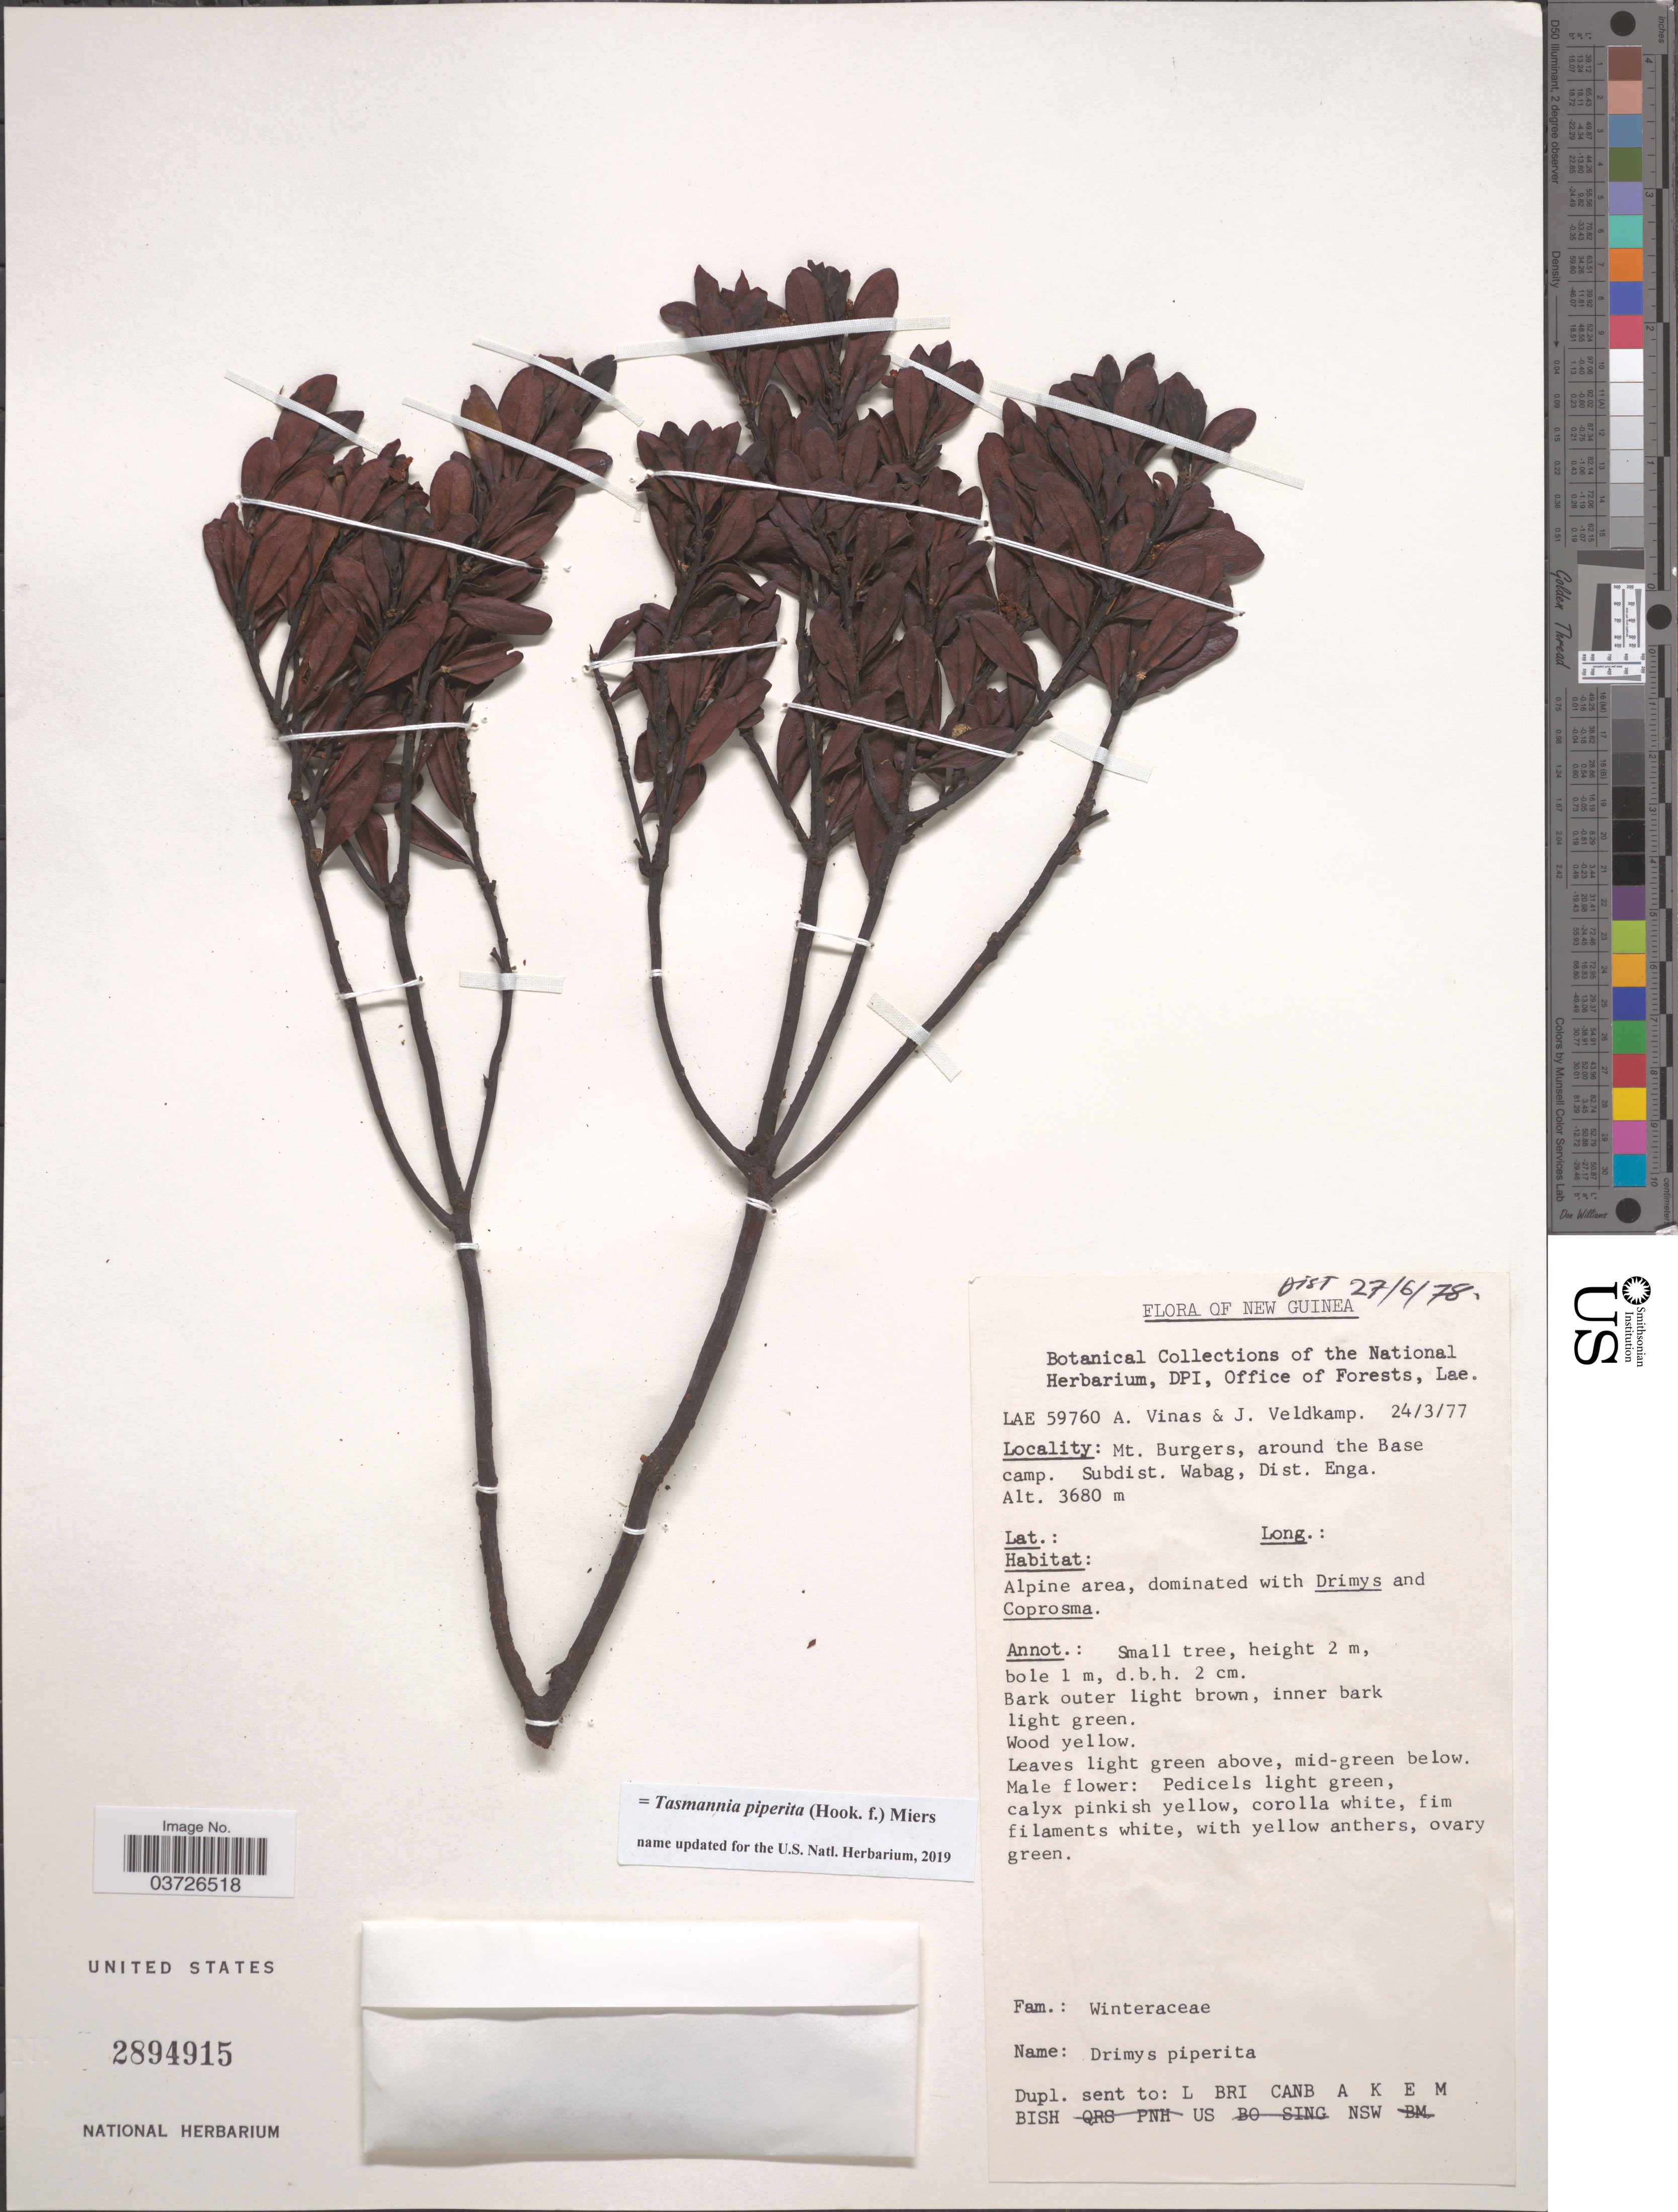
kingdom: Plantae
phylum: Tracheophyta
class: Magnoliopsida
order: Canellales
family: Winteraceae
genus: Tasmannia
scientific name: Tasmannia piperita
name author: (Hook. f.) Miers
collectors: A. Vinas & J. F. Veldkamp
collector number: LAE59760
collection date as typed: Transcribed d/m/y: 24/3/77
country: Papua New Guinea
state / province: Enga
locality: New Guinea. Mt. Burgers, around the Base camp. Subdist. Wabag, Dist. Enga.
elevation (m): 3680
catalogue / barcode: US 2894915